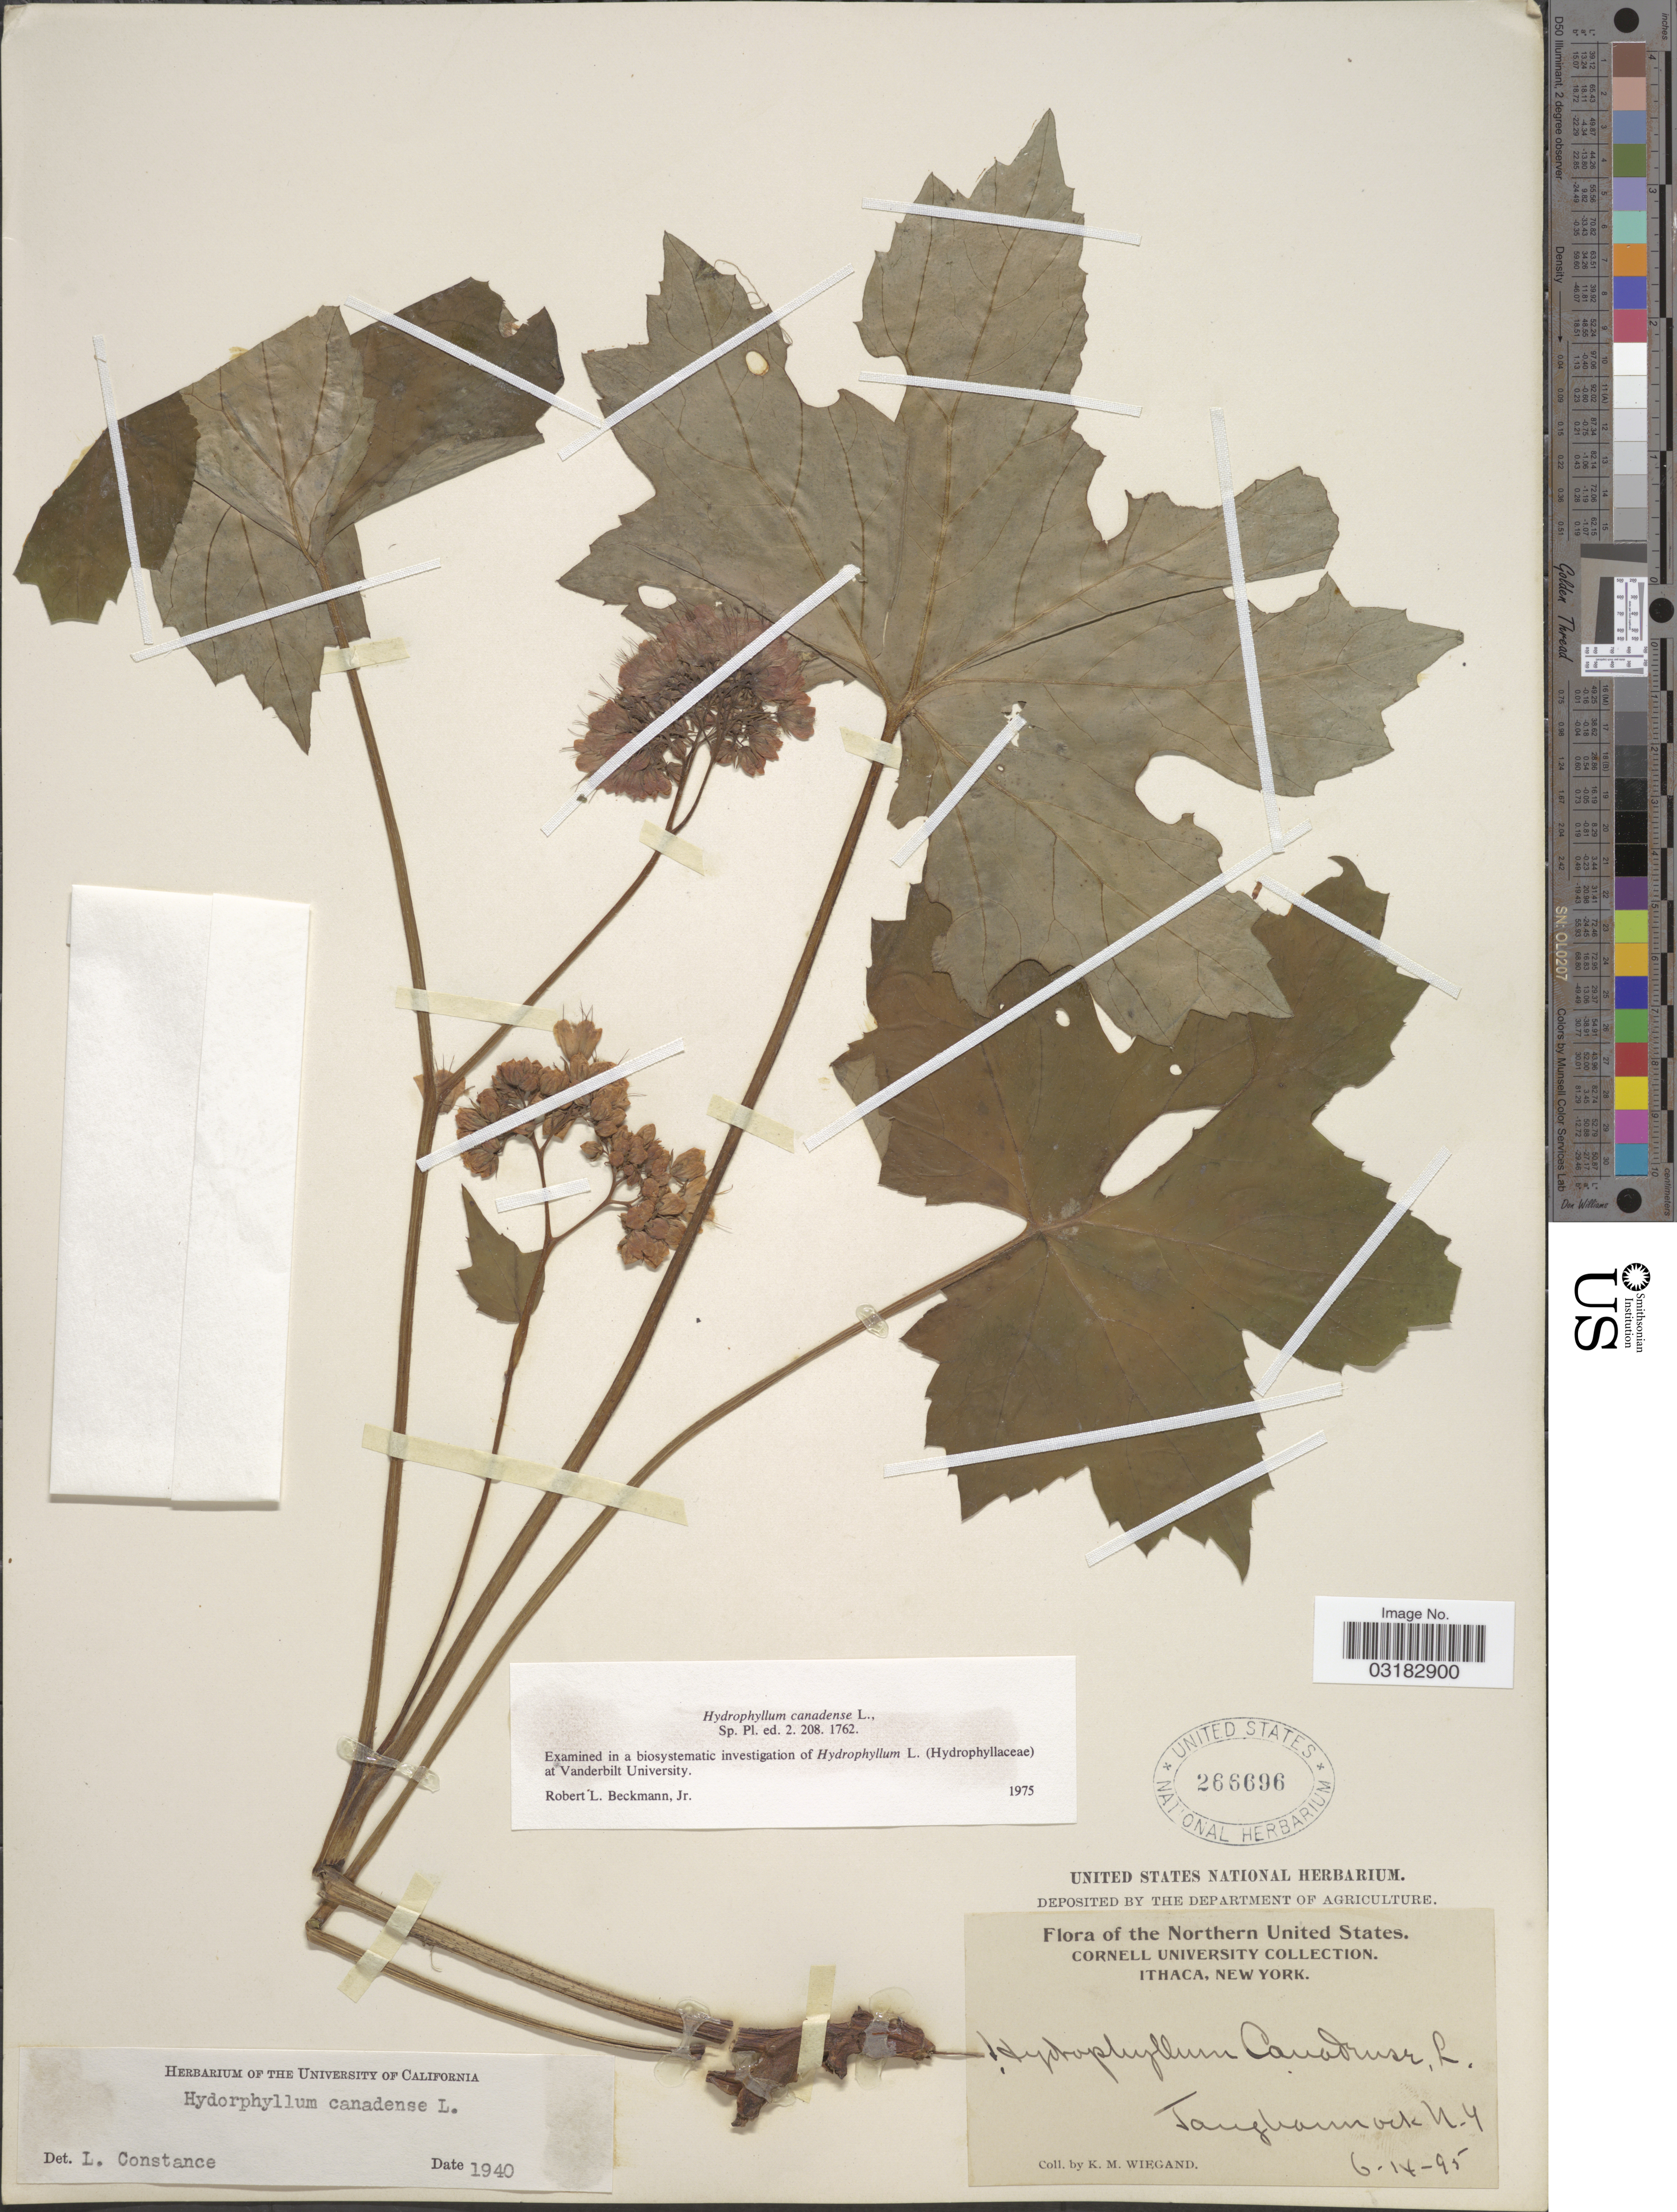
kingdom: Plantae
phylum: Tracheophyta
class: Magnoliopsida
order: Boraginales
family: Hydrophyllaceae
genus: Hydrophyllum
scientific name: Hydrophyllum canadense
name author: L.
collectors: K. M. Wiegand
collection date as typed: Transcribed d/m/y: 14/6/95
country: United States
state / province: New York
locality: Northern United States. Taughannock.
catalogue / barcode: US 266696